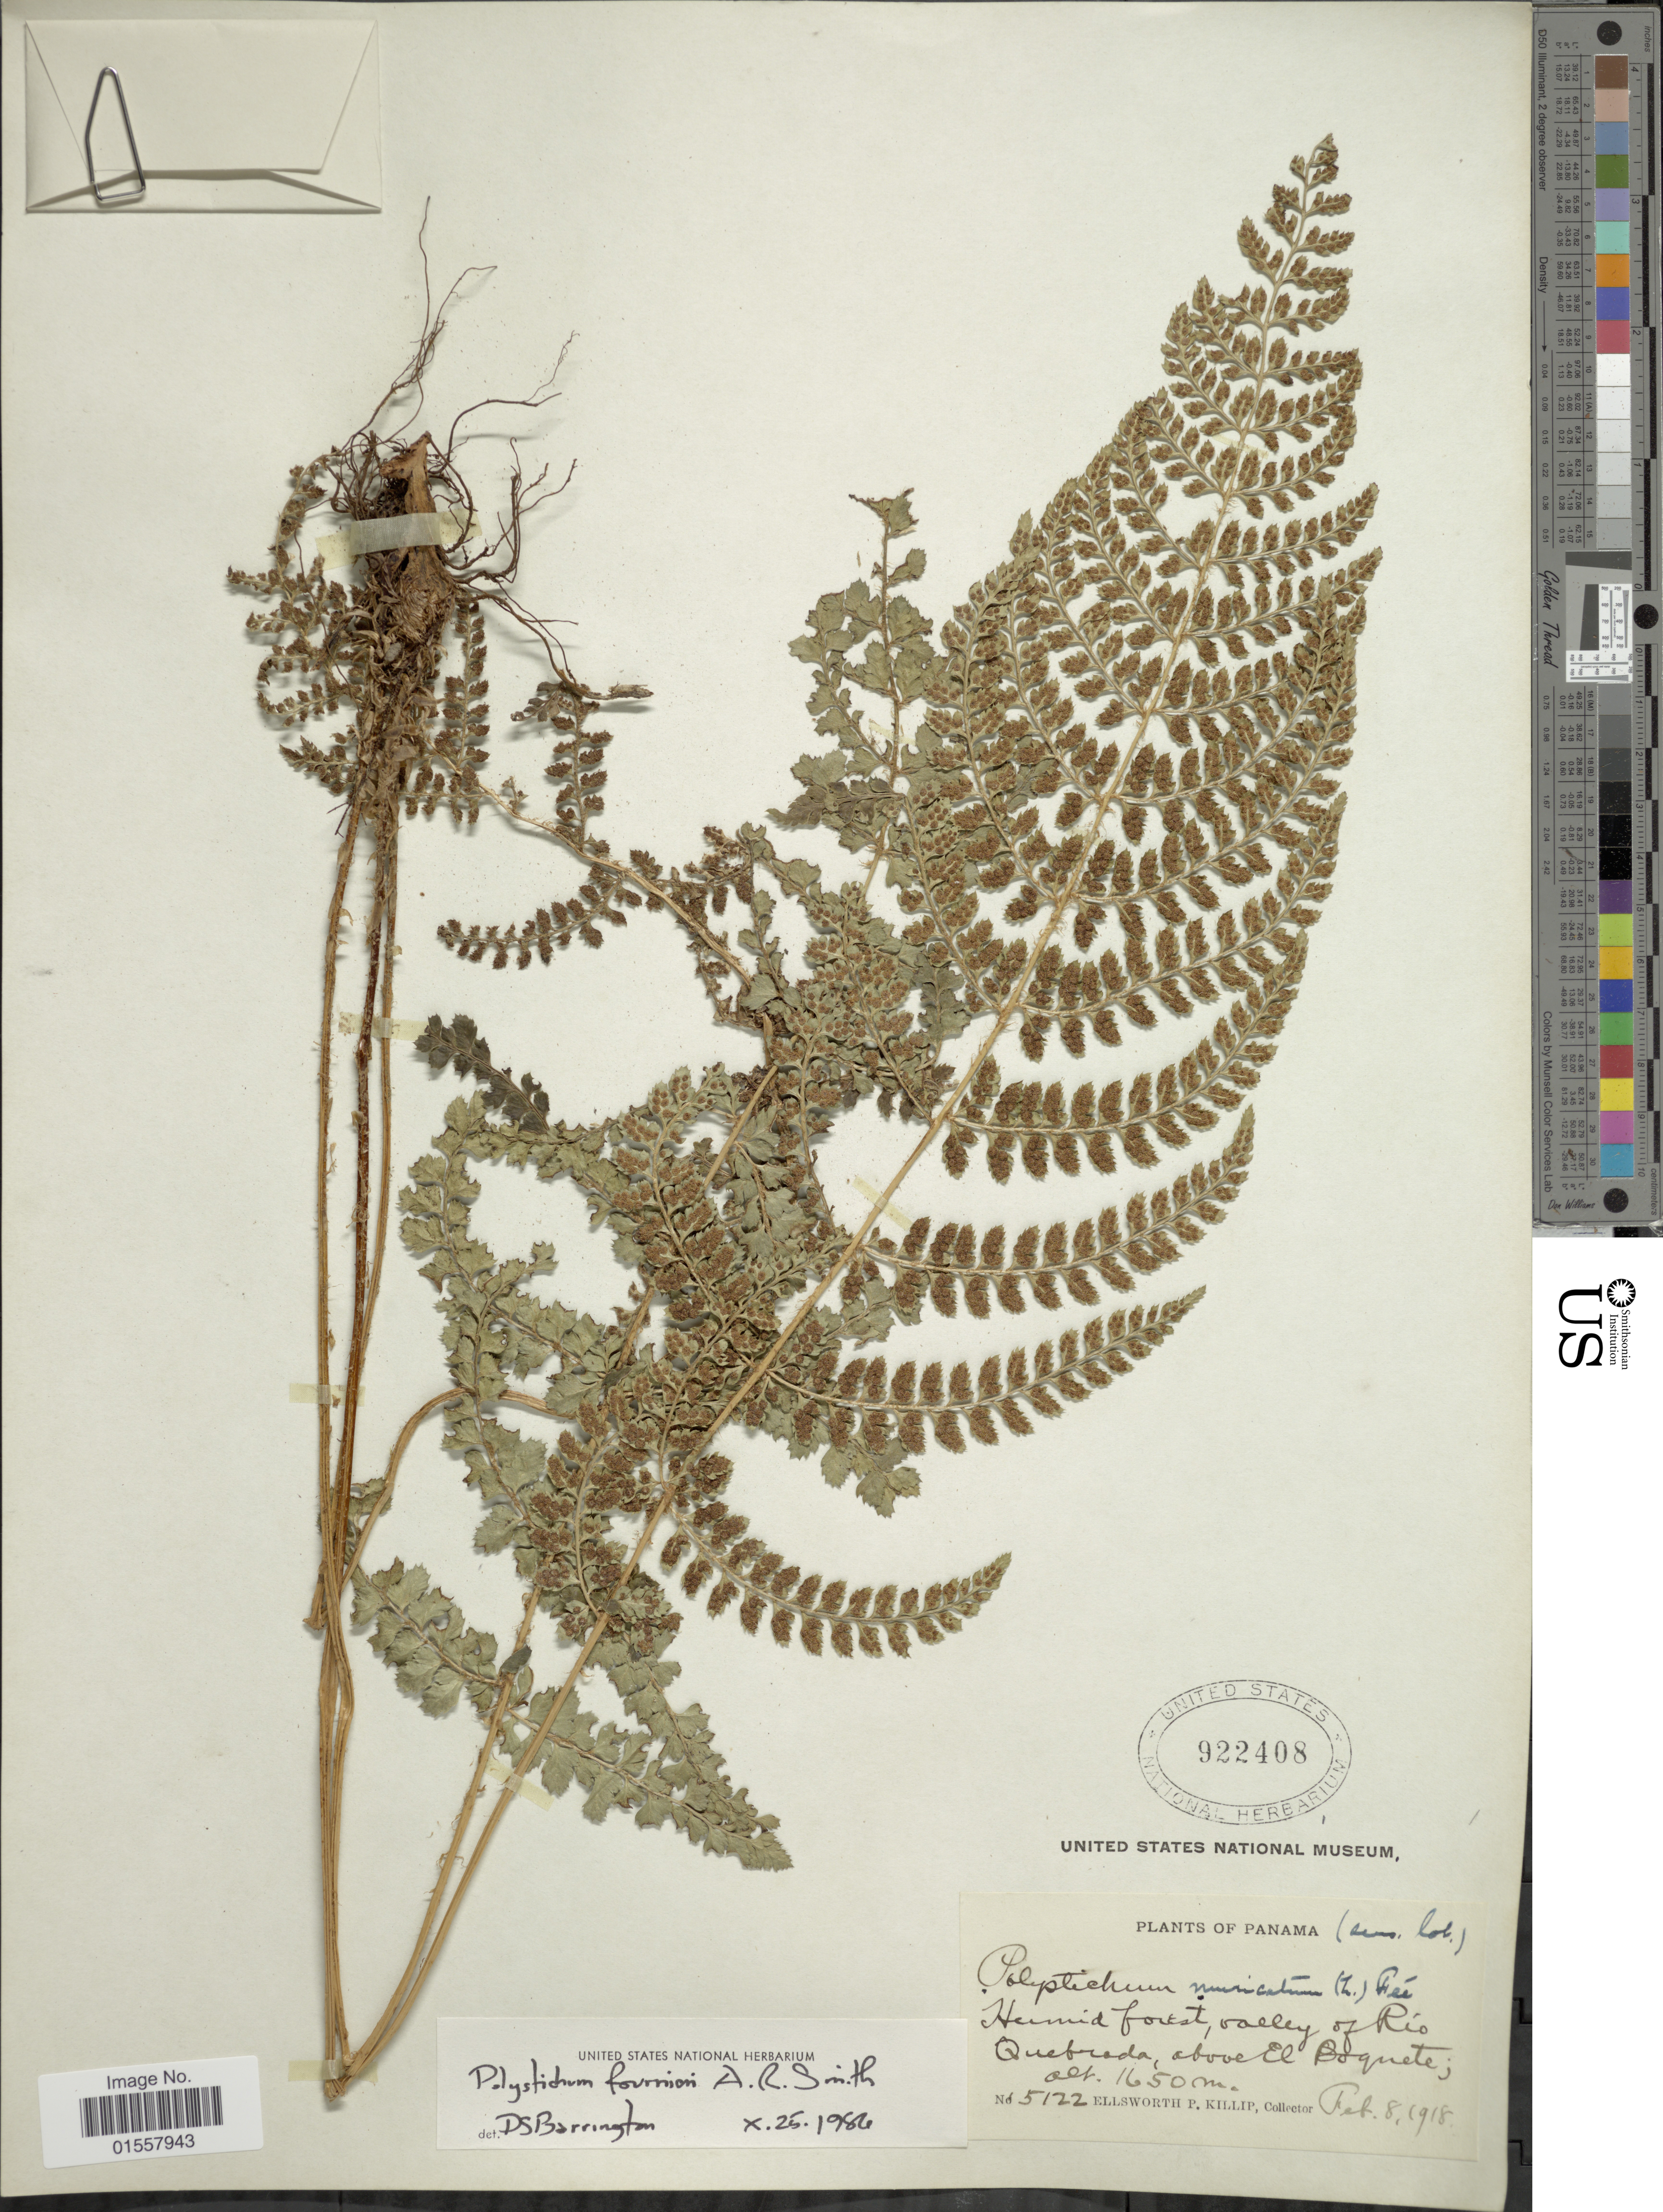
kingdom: Plantae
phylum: Tracheophyta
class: Polypodiopsida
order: Polypodiales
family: Dryopteridaceae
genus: Polystichum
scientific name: Polystichum turrialbae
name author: Christ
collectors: E. P. Killip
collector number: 5122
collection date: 1918-02-08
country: Panama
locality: Hermid forest, valley of Rio Quebrada, above El Boquete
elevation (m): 1650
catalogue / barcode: US 922408